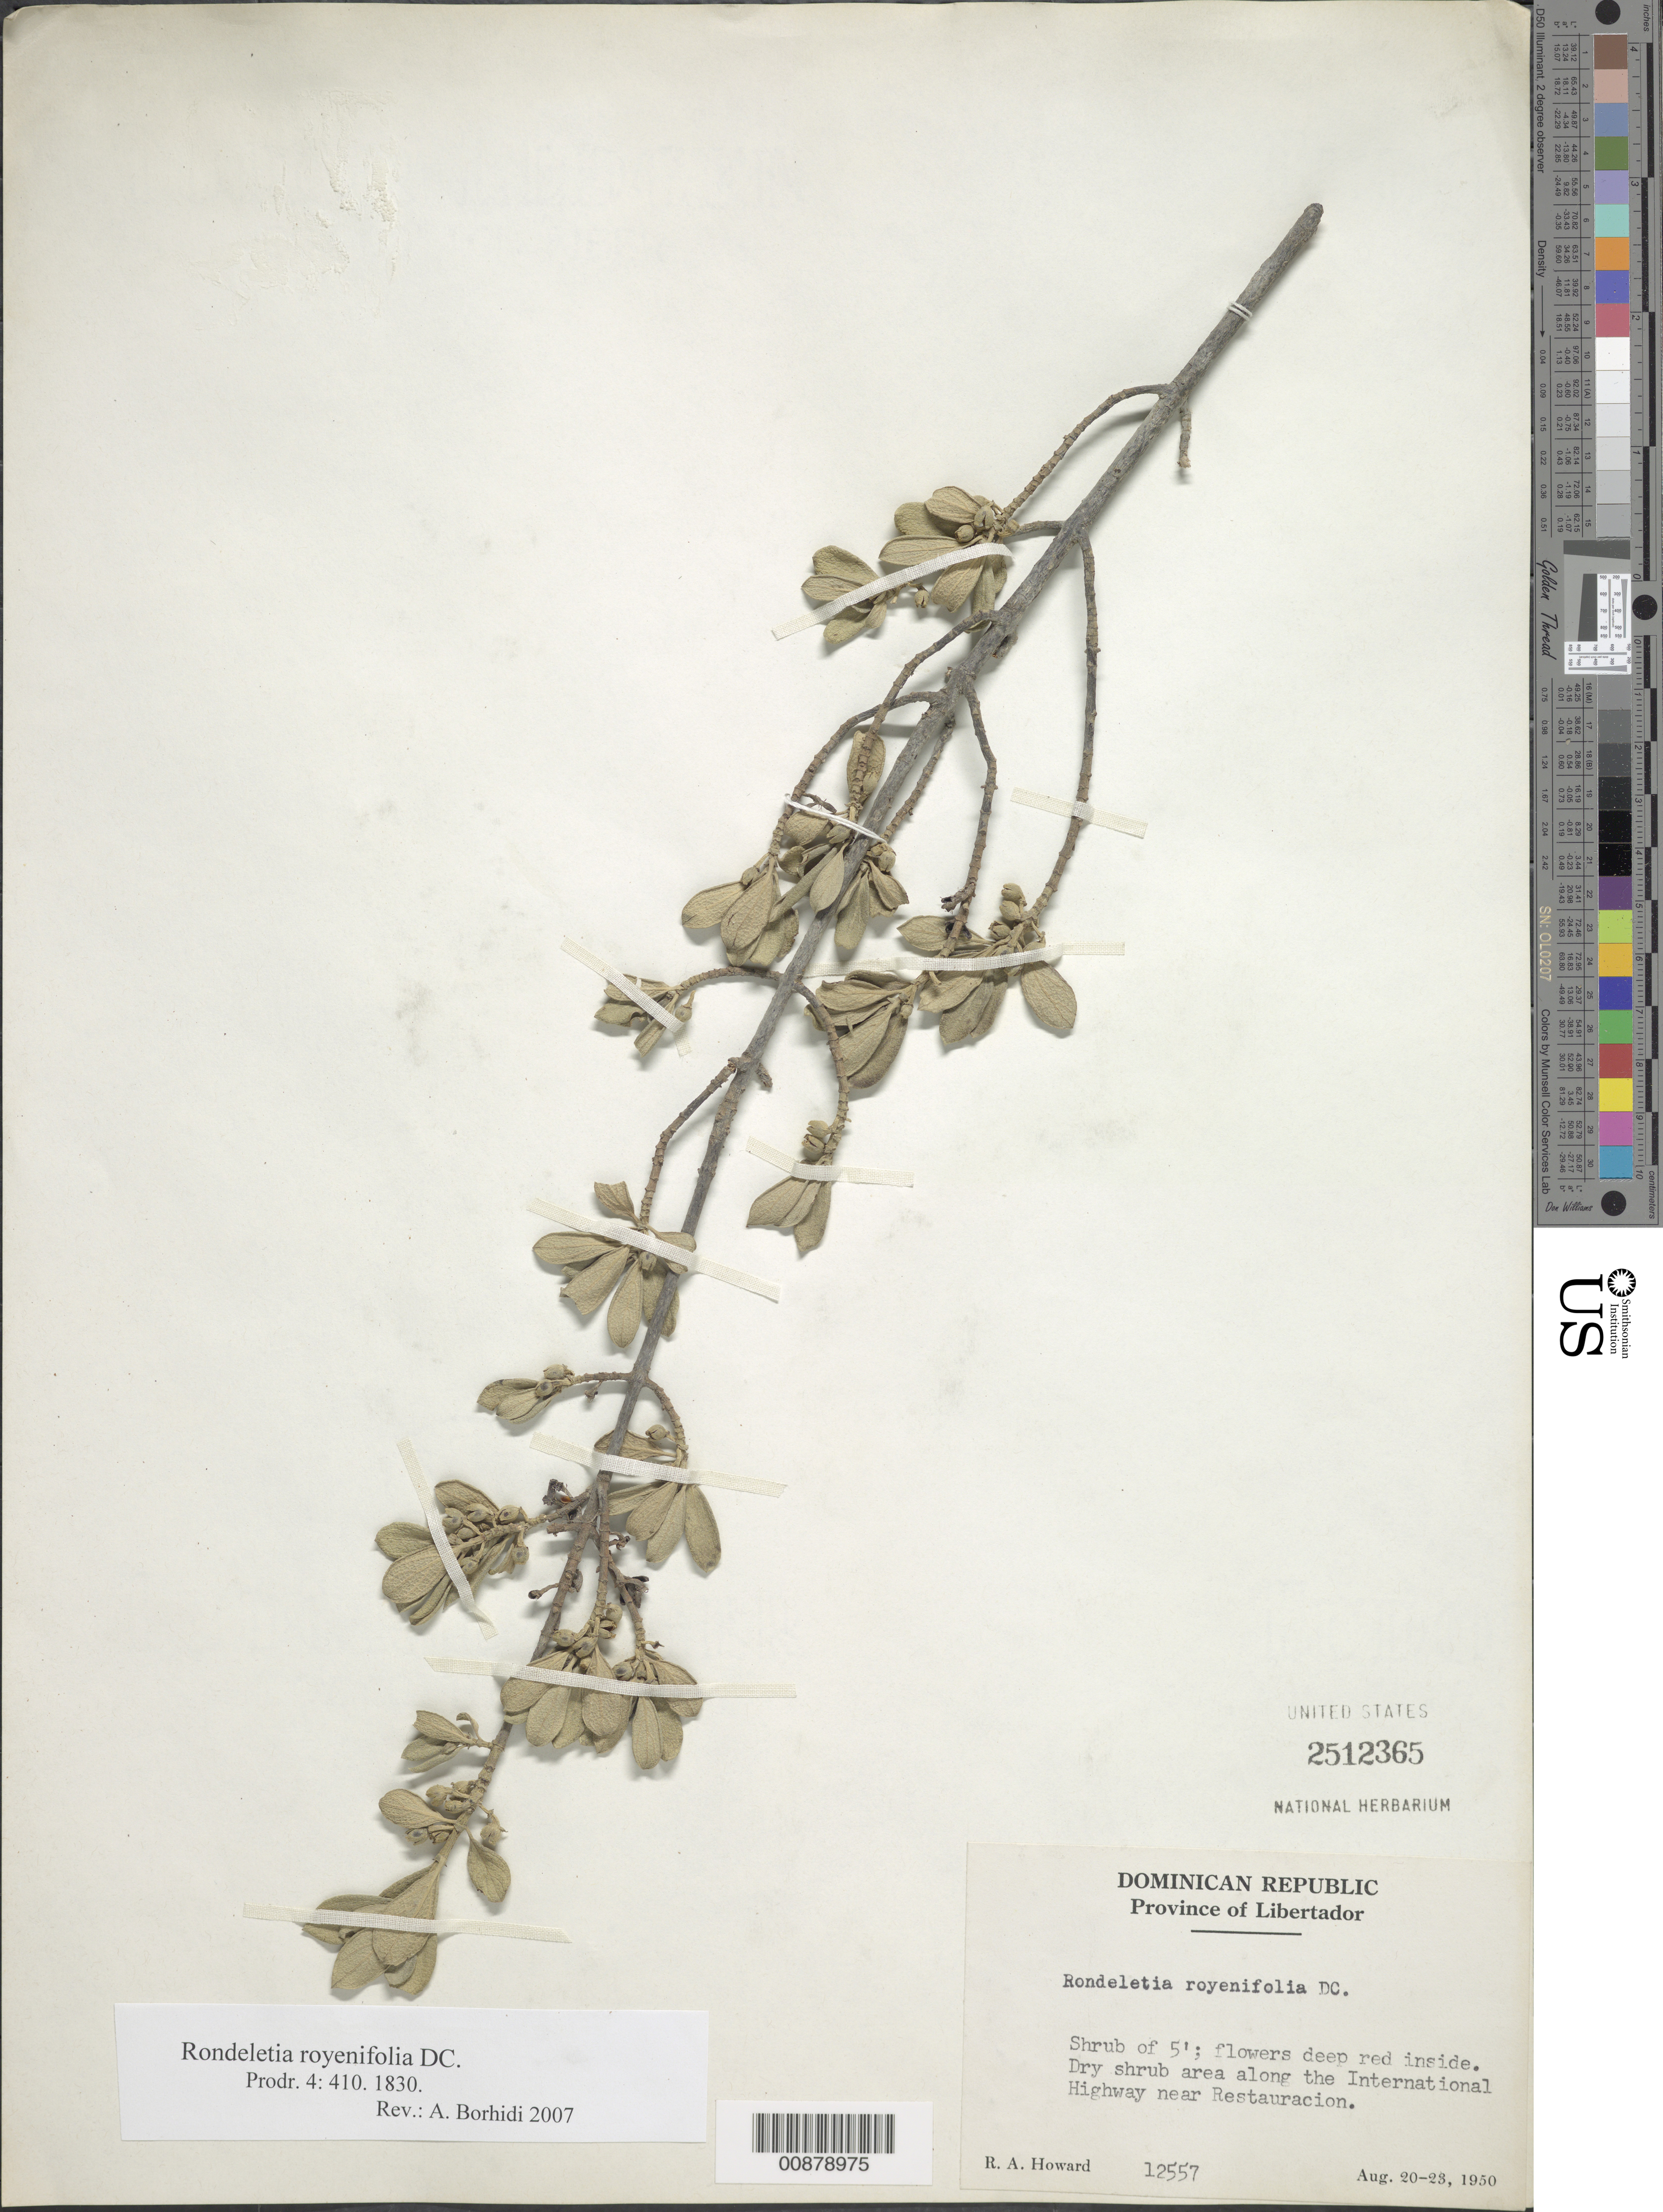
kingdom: Plantae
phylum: Tracheophyta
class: Magnoliopsida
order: Gentianales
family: Rubiaceae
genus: Rondeletia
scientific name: Rondeletia royenaefolia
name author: DC.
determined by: Borhidi, Attila L.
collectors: R. A. Howard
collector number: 12557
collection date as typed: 20 Aug 1950 to 23 Aug 1950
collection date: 1950-08-20/1950-08-23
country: Dominican Republic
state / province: Libertador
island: Hispaniola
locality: Along the International Highway near Restauracion.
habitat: Dry scrub area.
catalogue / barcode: US 2512365